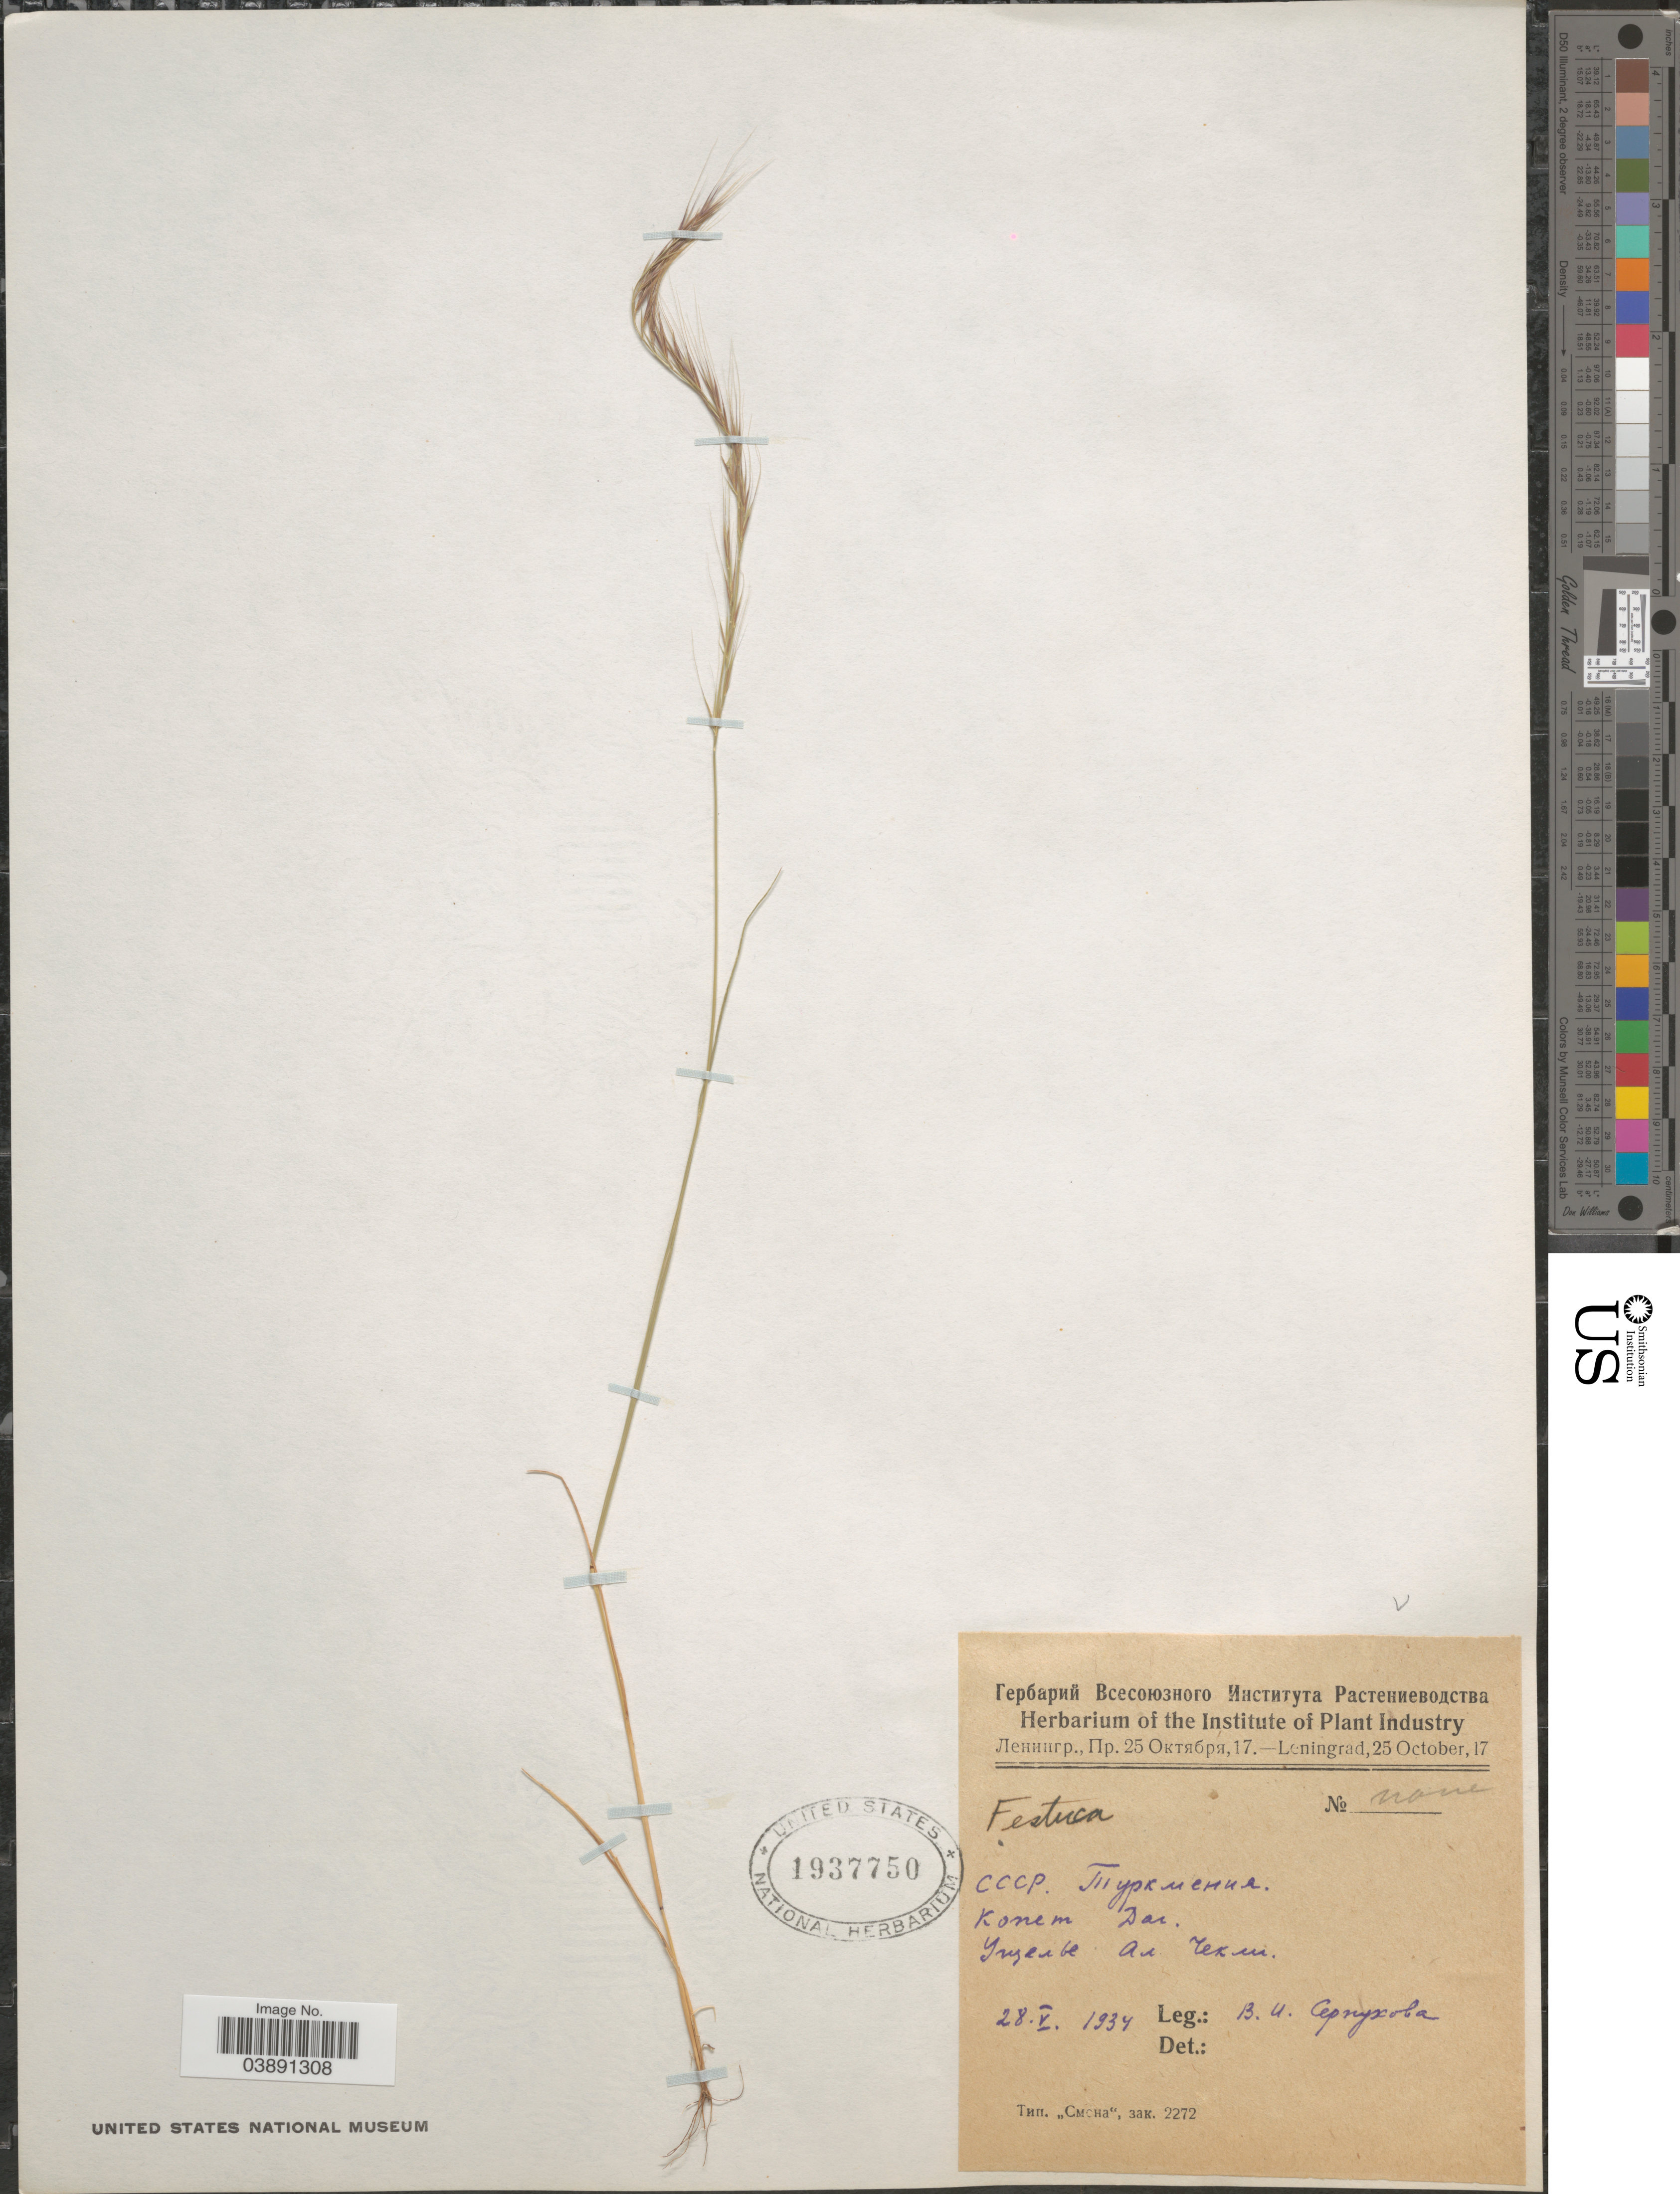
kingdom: Plantae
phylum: Tracheophyta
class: Liliopsida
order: Poales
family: Poaceae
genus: Festuca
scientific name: Festuca sp.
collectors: V. Serpukhova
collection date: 1934-05-28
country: Turkmenistan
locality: Kopet Dag, gorge Al Chekli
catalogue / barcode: US 1937750